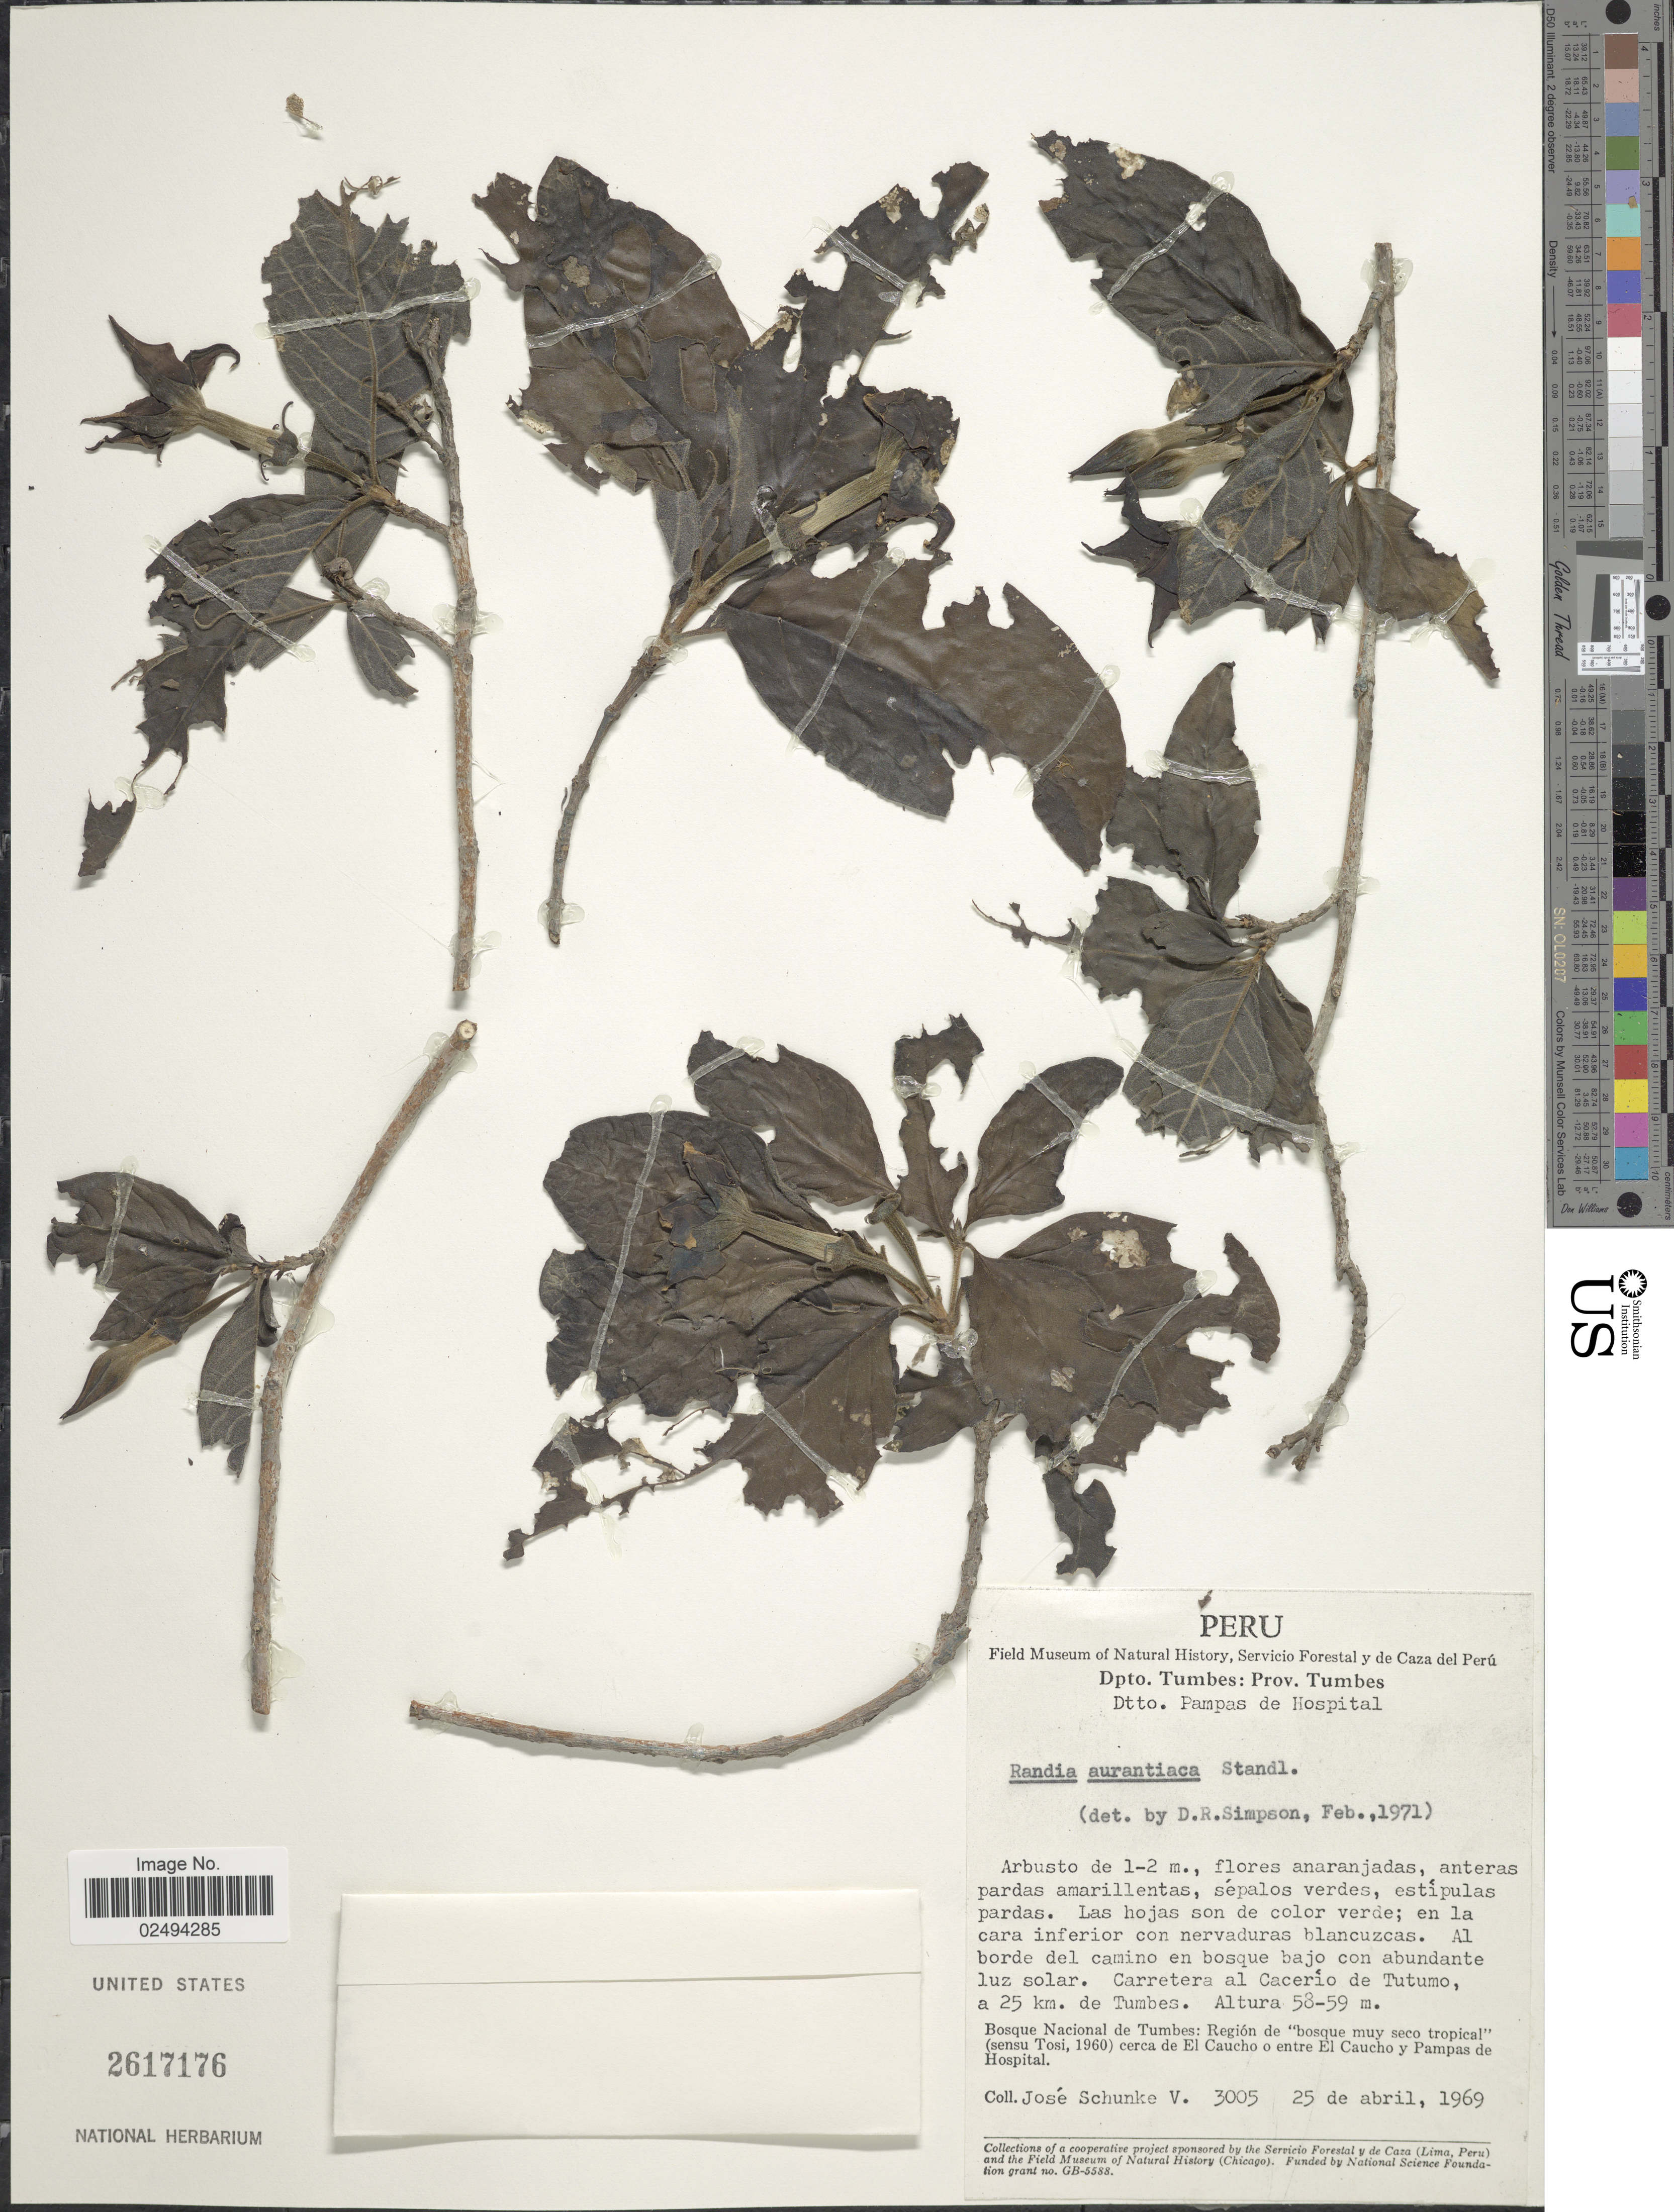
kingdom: Plantae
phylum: Tracheophyta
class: Magnoliopsida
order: Gentianales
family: Rubiaceae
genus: Sphinctanthus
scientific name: Sphinctanthus aurantiacus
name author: (Standl.) Fagerl.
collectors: J. Schunke Vigo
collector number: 3005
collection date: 1969-04-25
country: Peru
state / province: Tumbes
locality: Dpto. Tumbes: Dtto Pampas de Hospital. Carretera a Cacerío de Tutumo, a 25 km de Tumbes, Bosque Nacional de Tumbes: Región de 'bosque muy seco tropical' (sensu Tosi, 1960) cerca de El Caucho o entre EL Caucho y Pampas de Hospital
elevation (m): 58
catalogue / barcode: US 2617176